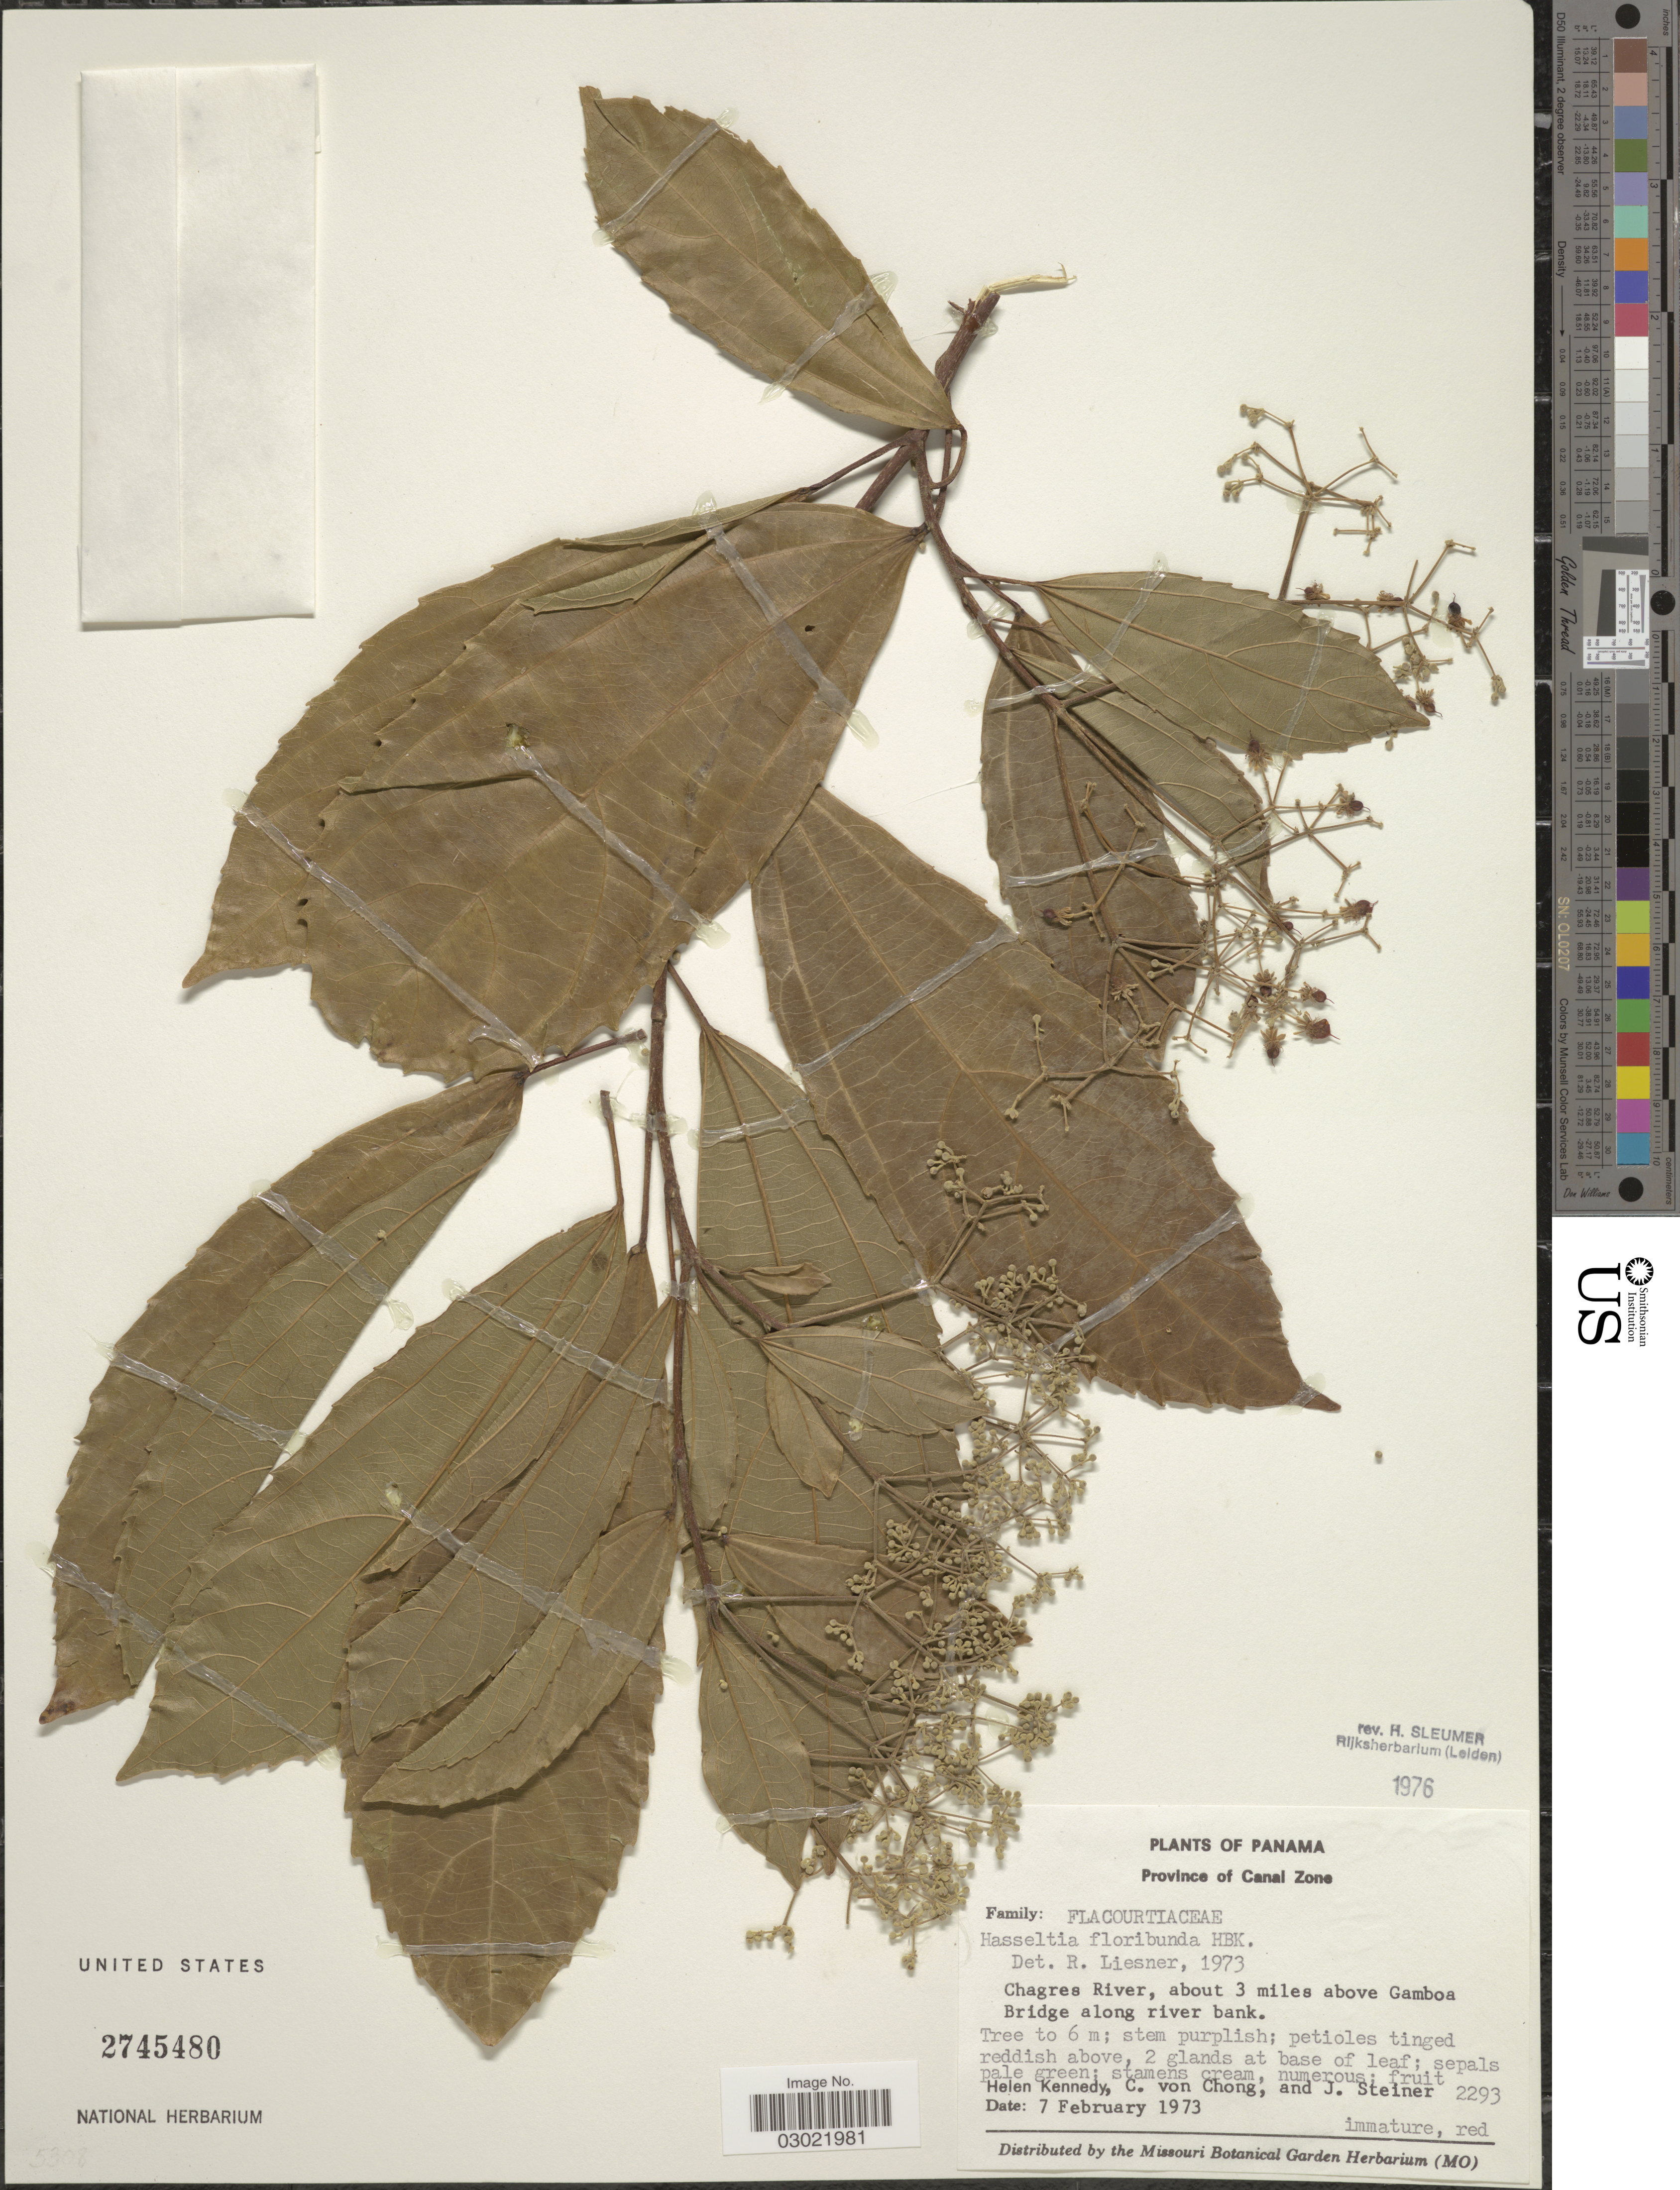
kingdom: Plantae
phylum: Tracheophyta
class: Magnoliopsida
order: Malpighiales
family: Salicaceae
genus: Hasseltia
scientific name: Hasseltia floribunda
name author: Kunth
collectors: H. Kennedy, C. Von Chong & J. Steiner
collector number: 2293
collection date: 1973-02-07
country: Panama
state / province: Colón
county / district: Canal Zone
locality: Province of Canal Zone. Chagres River, about 3 miles above Gamboa Bride along river bank.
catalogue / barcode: US 2745480